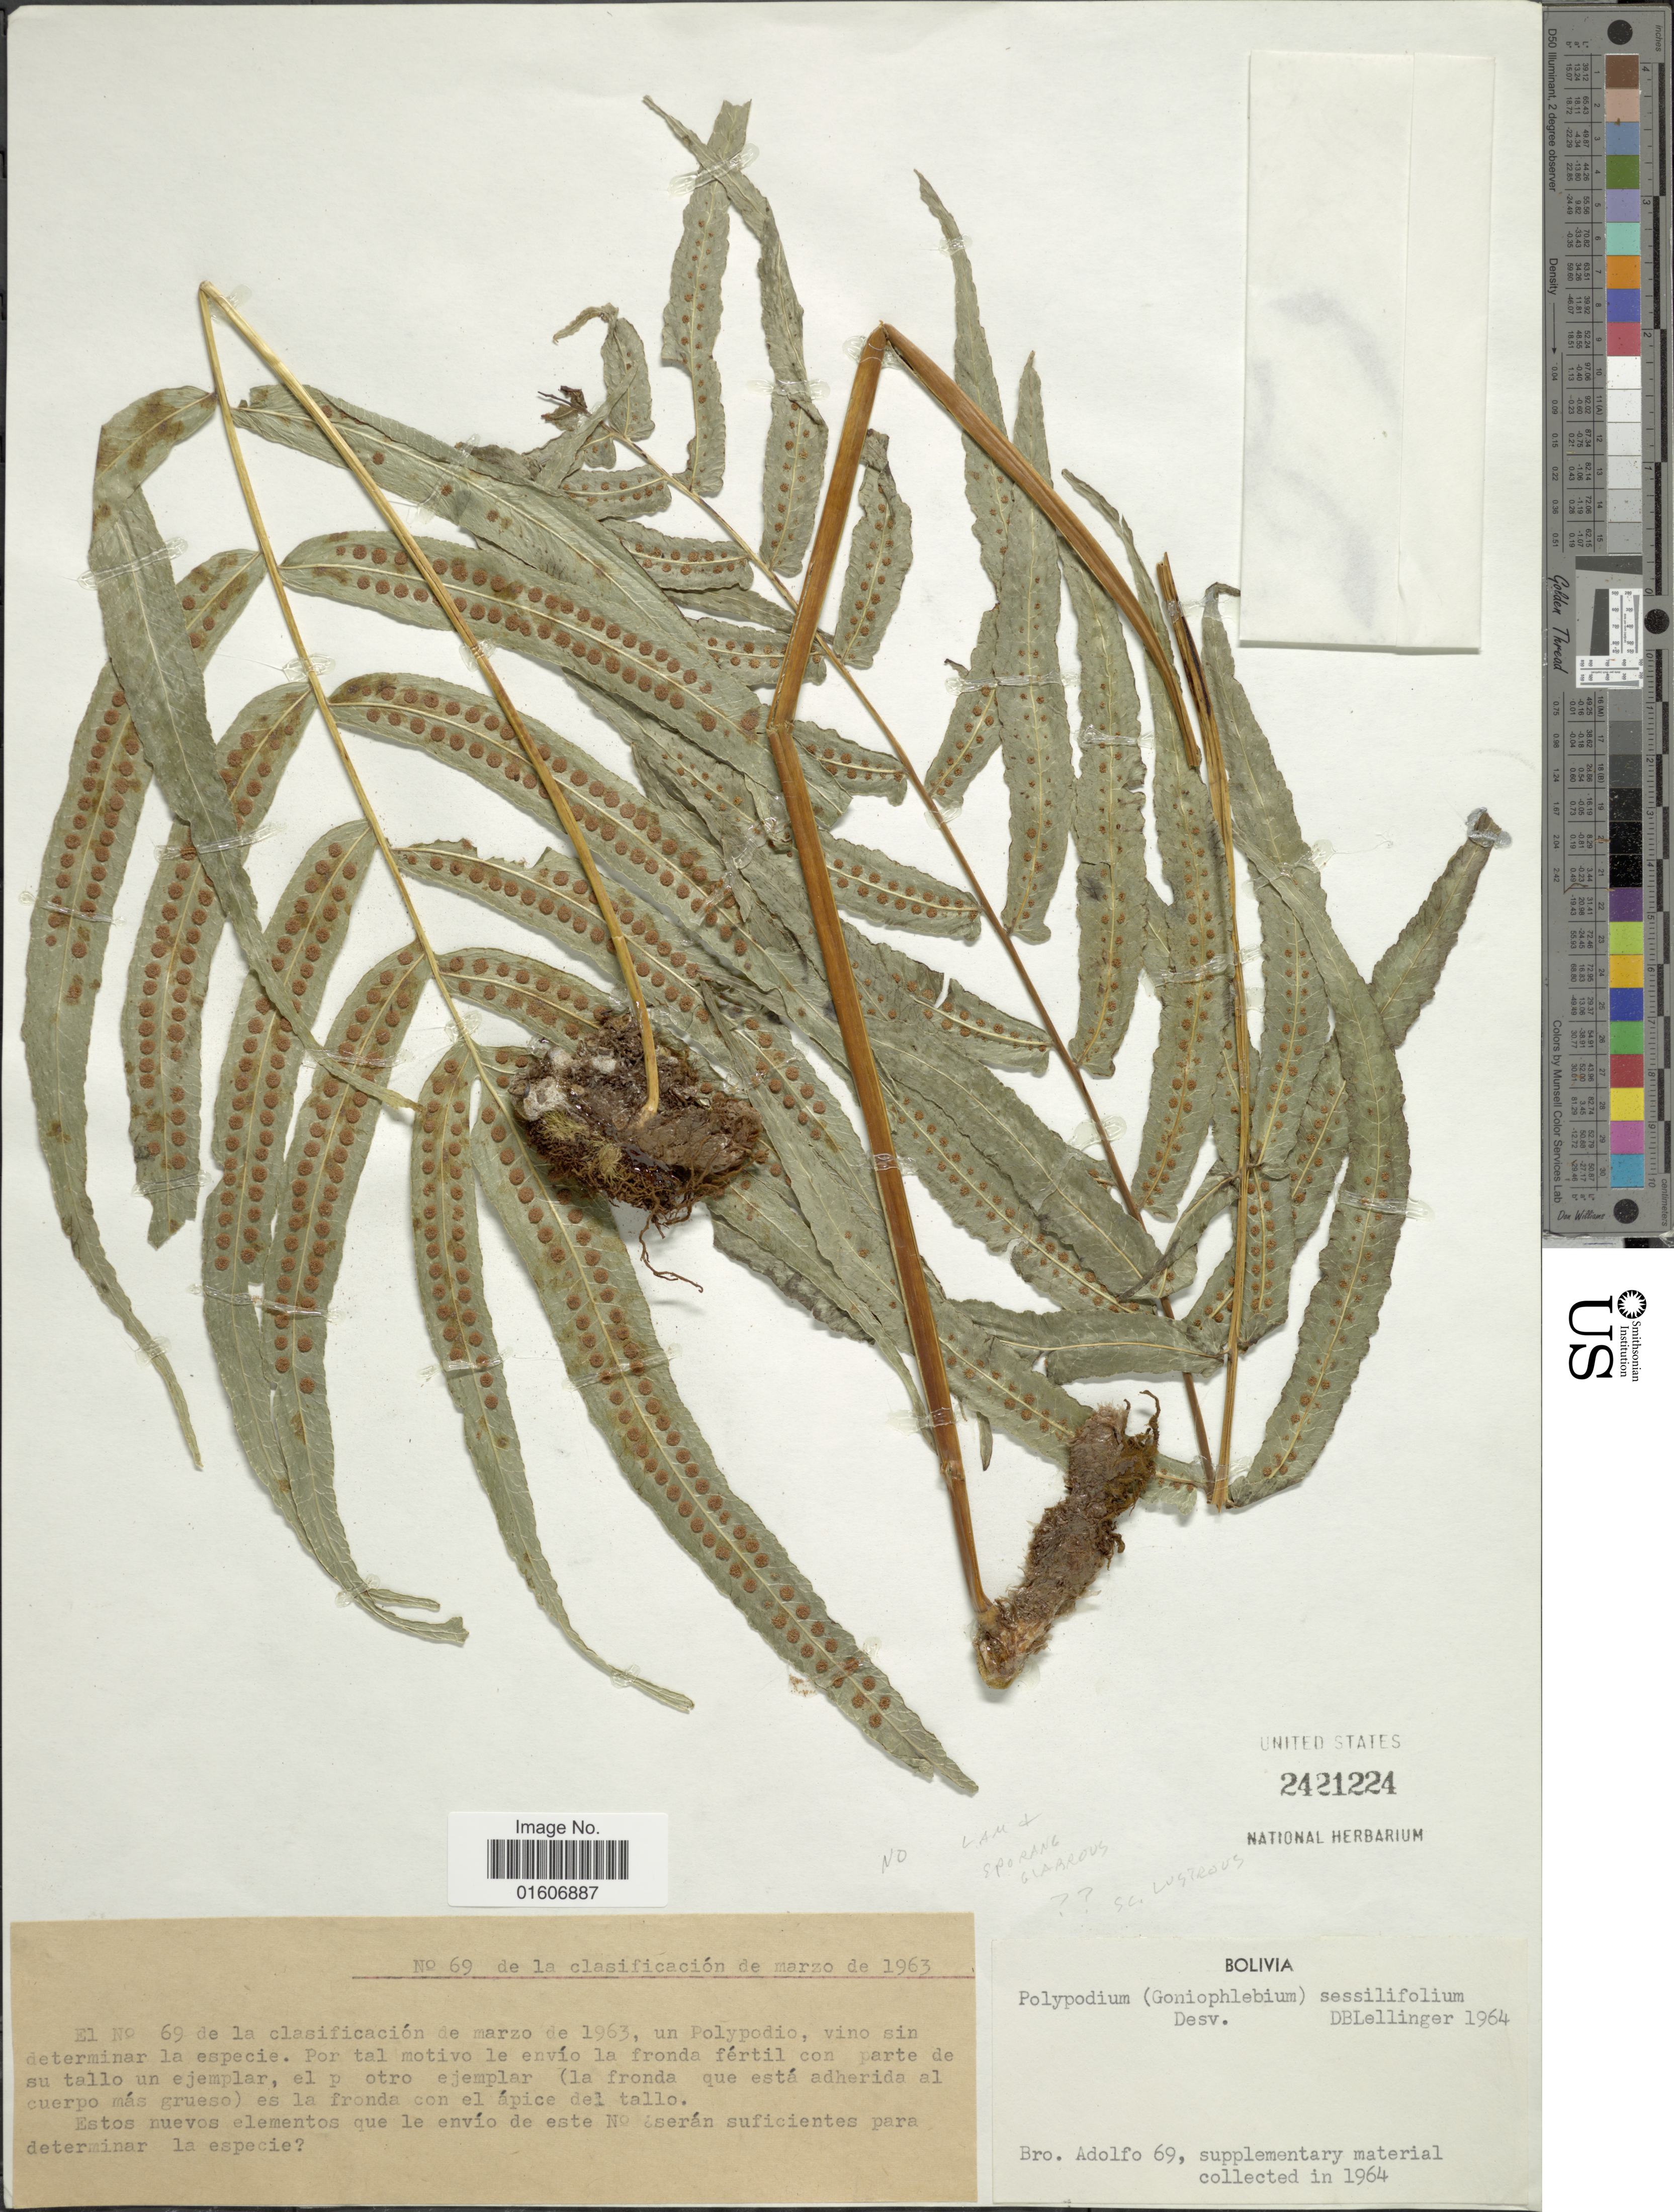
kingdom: Plantae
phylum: Tracheophyta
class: Polypodiopsida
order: Polypodiales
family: Polypodiaceae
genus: Serpocaulon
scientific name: Serpocaulon sessilifolium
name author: (Desv.) A.R. Sm.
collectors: Bro. Adolfo M.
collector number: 69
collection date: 1963-03-03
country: Bolivia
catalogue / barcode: US 2421224